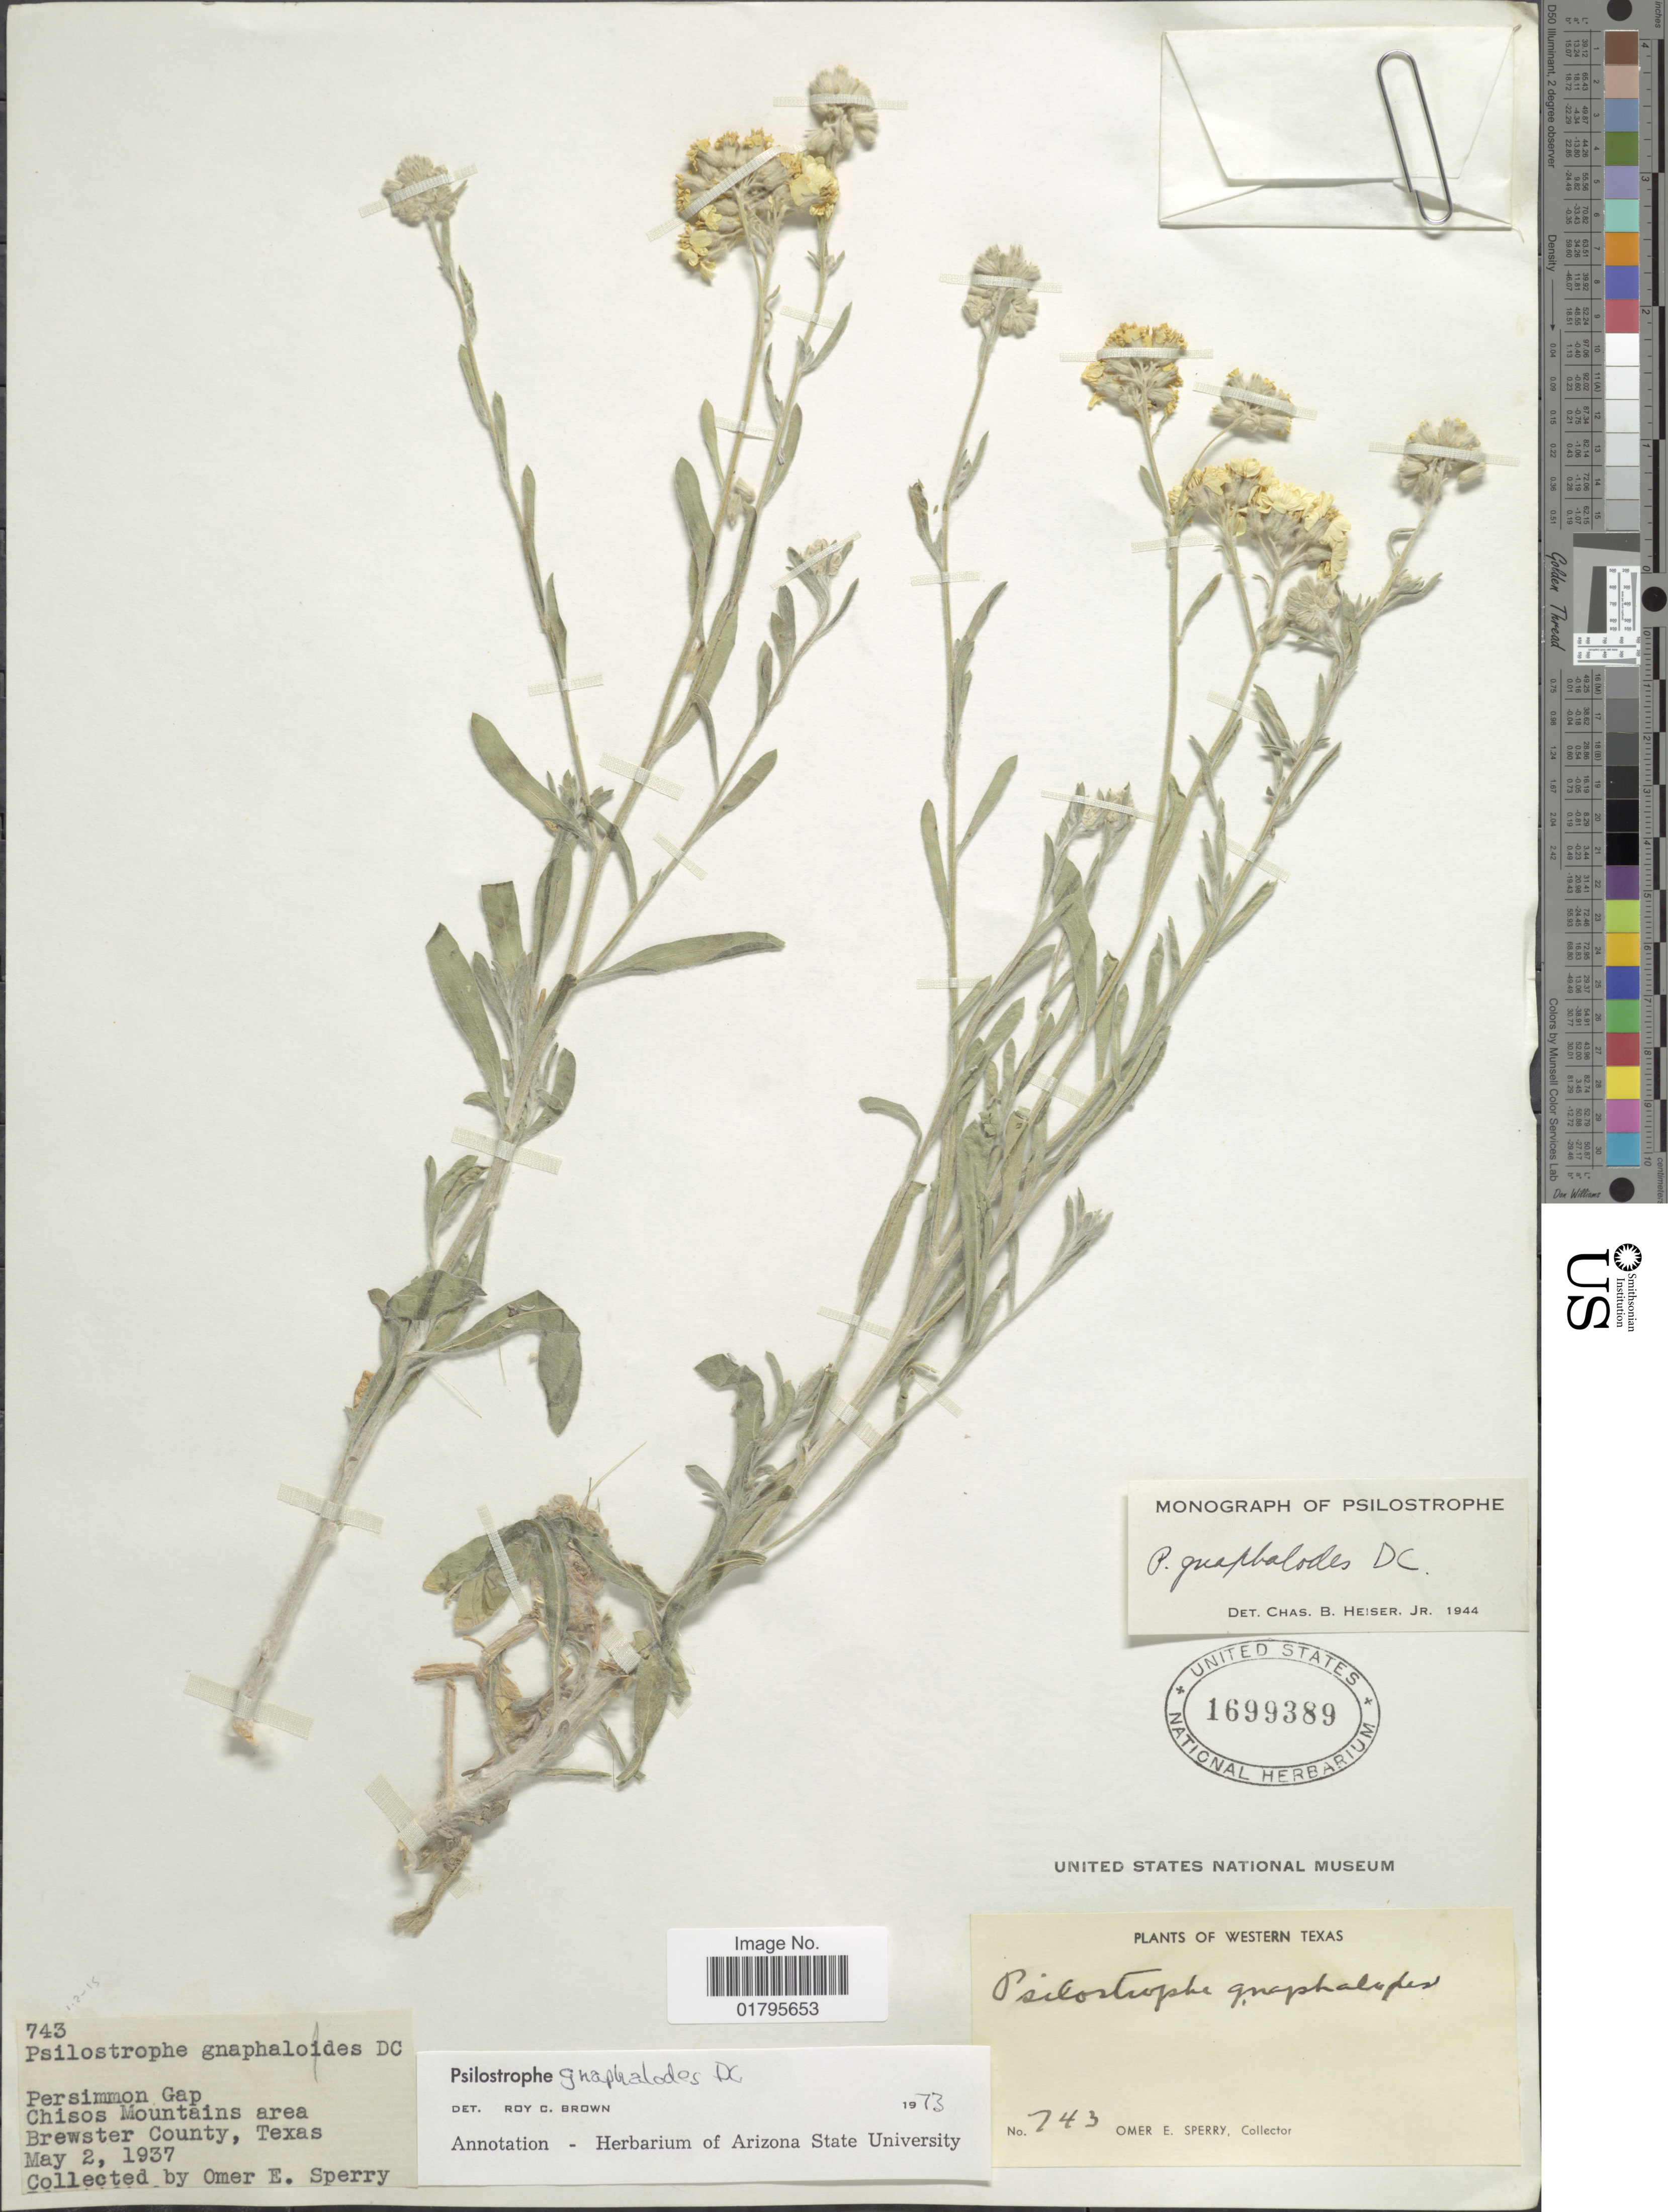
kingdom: Plantae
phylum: Tracheophyta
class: Magnoliopsida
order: Asterales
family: Asteraceae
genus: Psilostrophe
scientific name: Psilostrophe gnaphaloides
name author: DC.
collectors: O. E. Sperry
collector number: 743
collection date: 1937-05-02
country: United States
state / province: Texas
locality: Western Texas, Persimmon Gap, Chisos Mountains area. Brewster County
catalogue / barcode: US 1699389